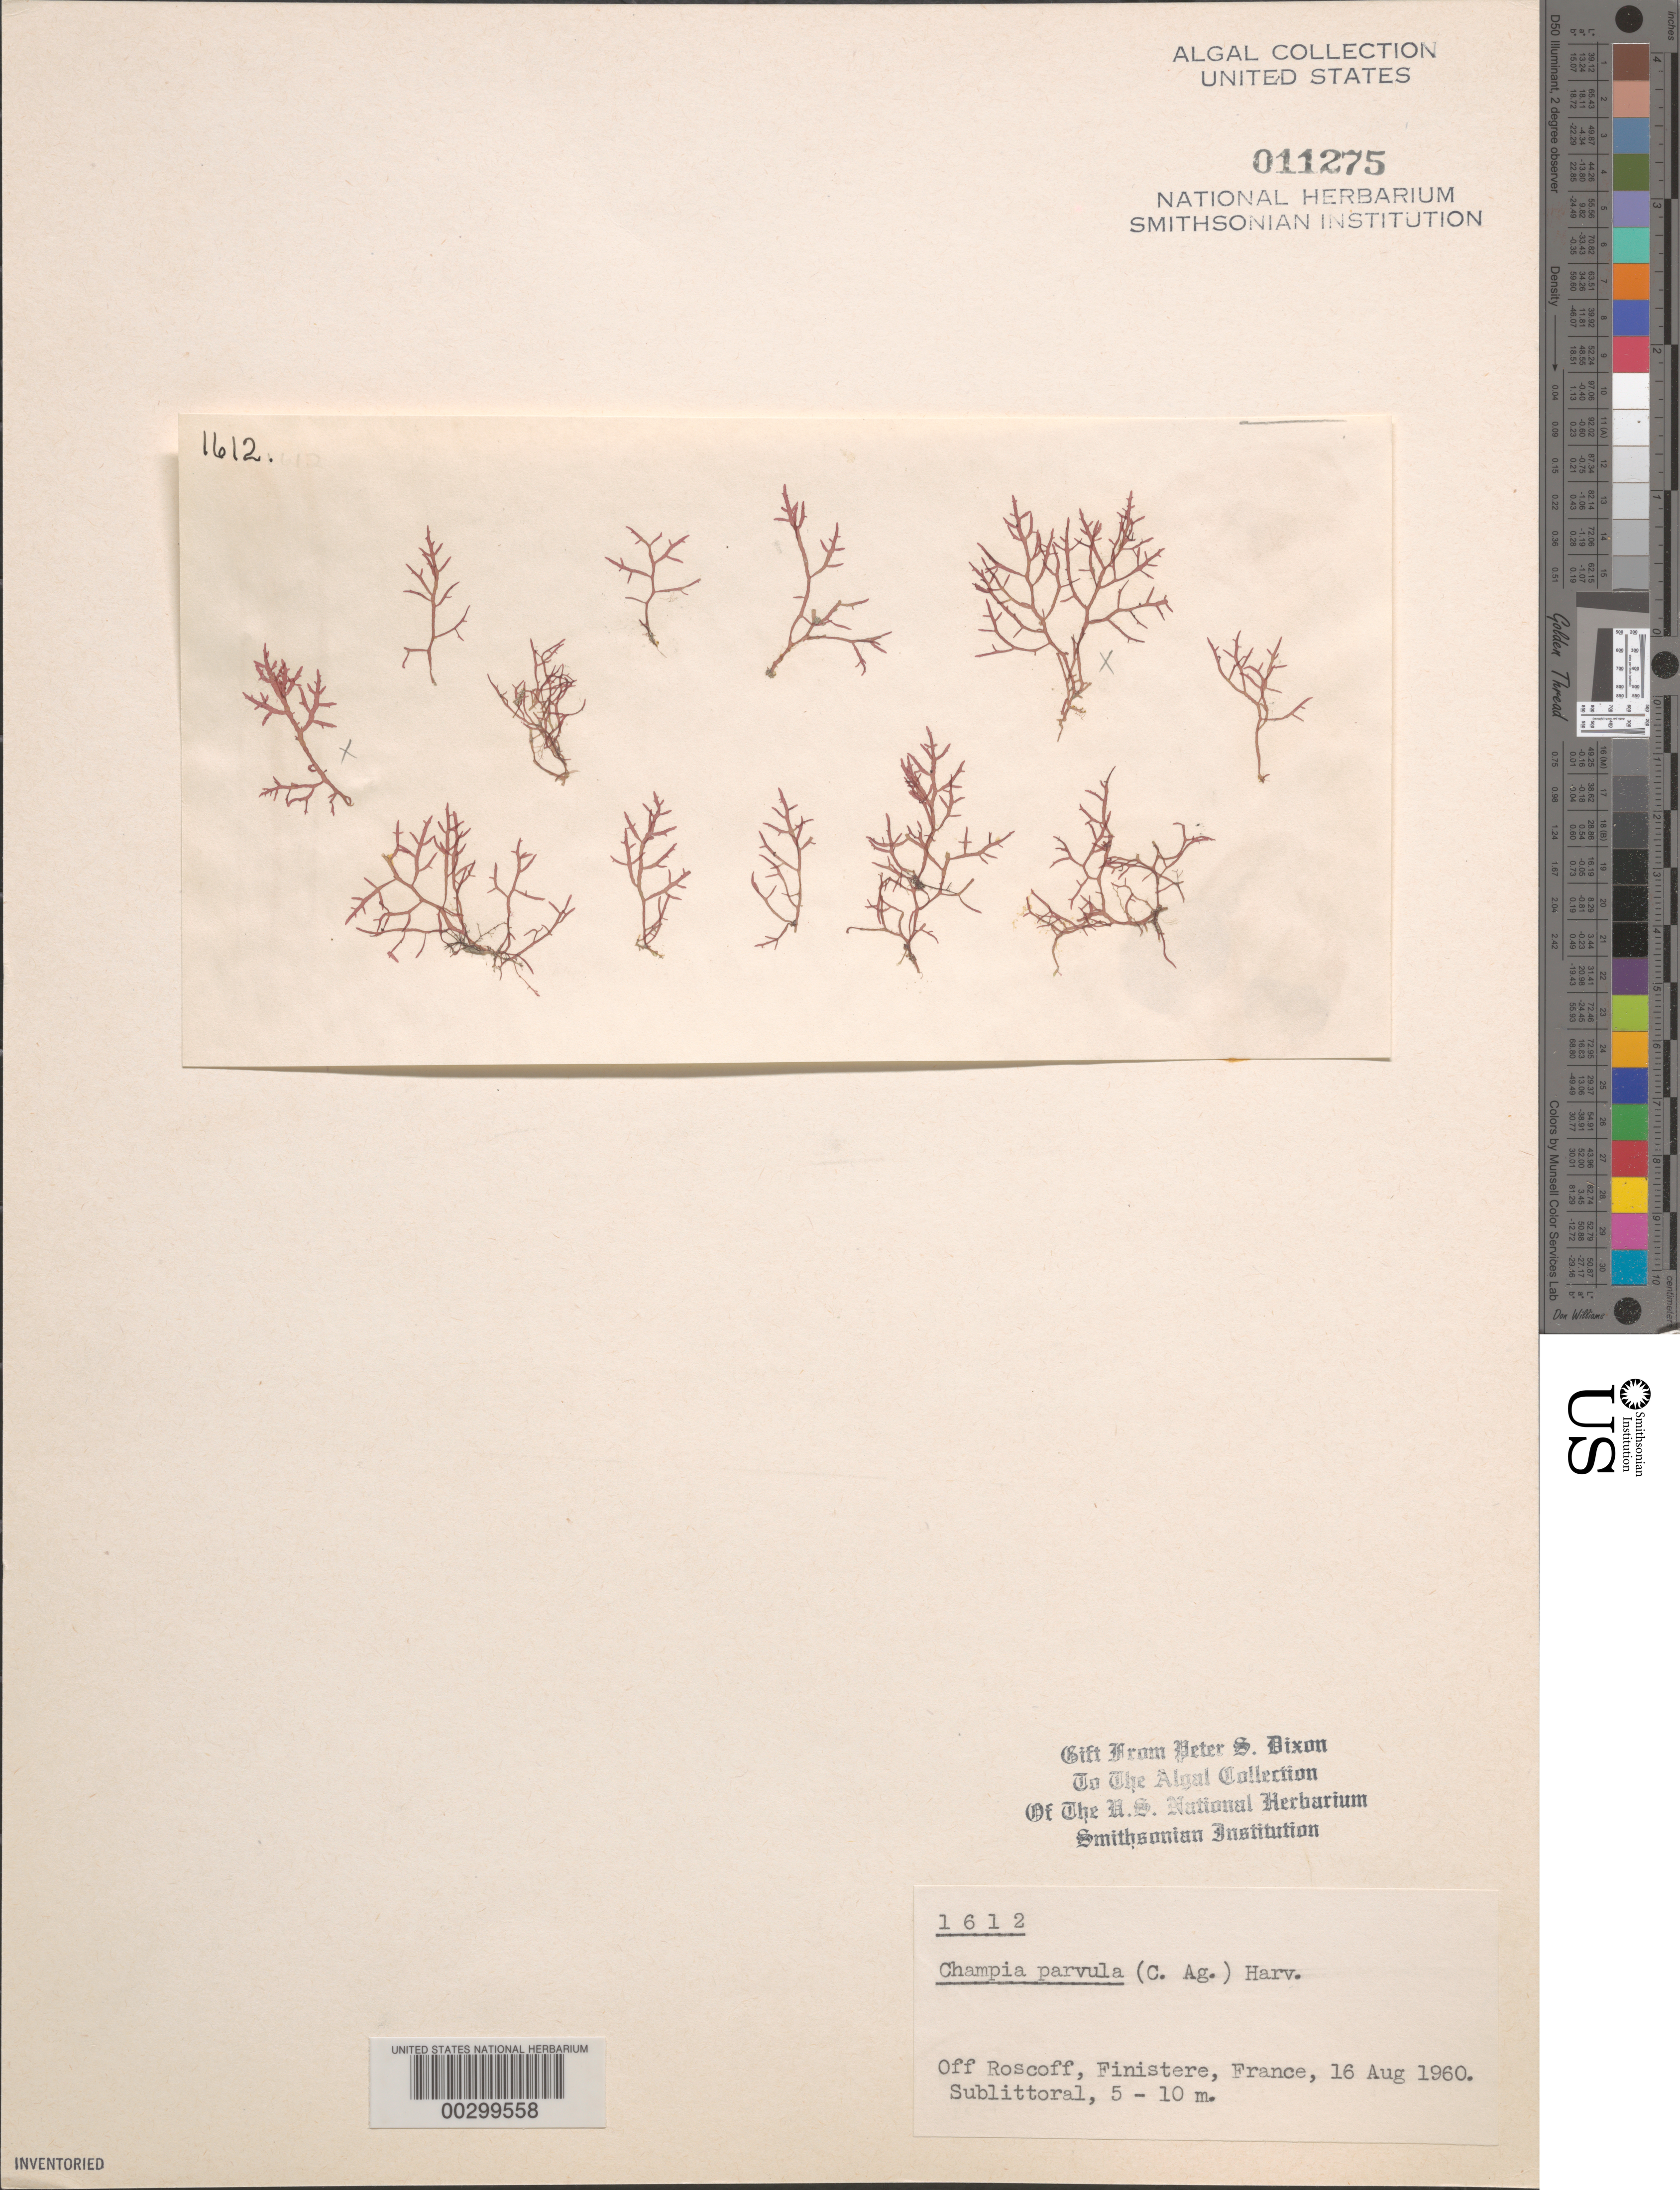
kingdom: Plantae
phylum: Rhodophyta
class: Florideophyceae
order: Rhodymeniales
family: Champiaceae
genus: Champia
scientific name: Champia parvula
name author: (C. Agardh) Harv.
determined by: Dixon, P. S.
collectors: P. S. Dixon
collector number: PSD 1612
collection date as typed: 16 Aug 1960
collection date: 1960-08-16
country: France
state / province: Bretagne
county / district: Finistère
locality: Off Roscoff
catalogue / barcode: US 11275